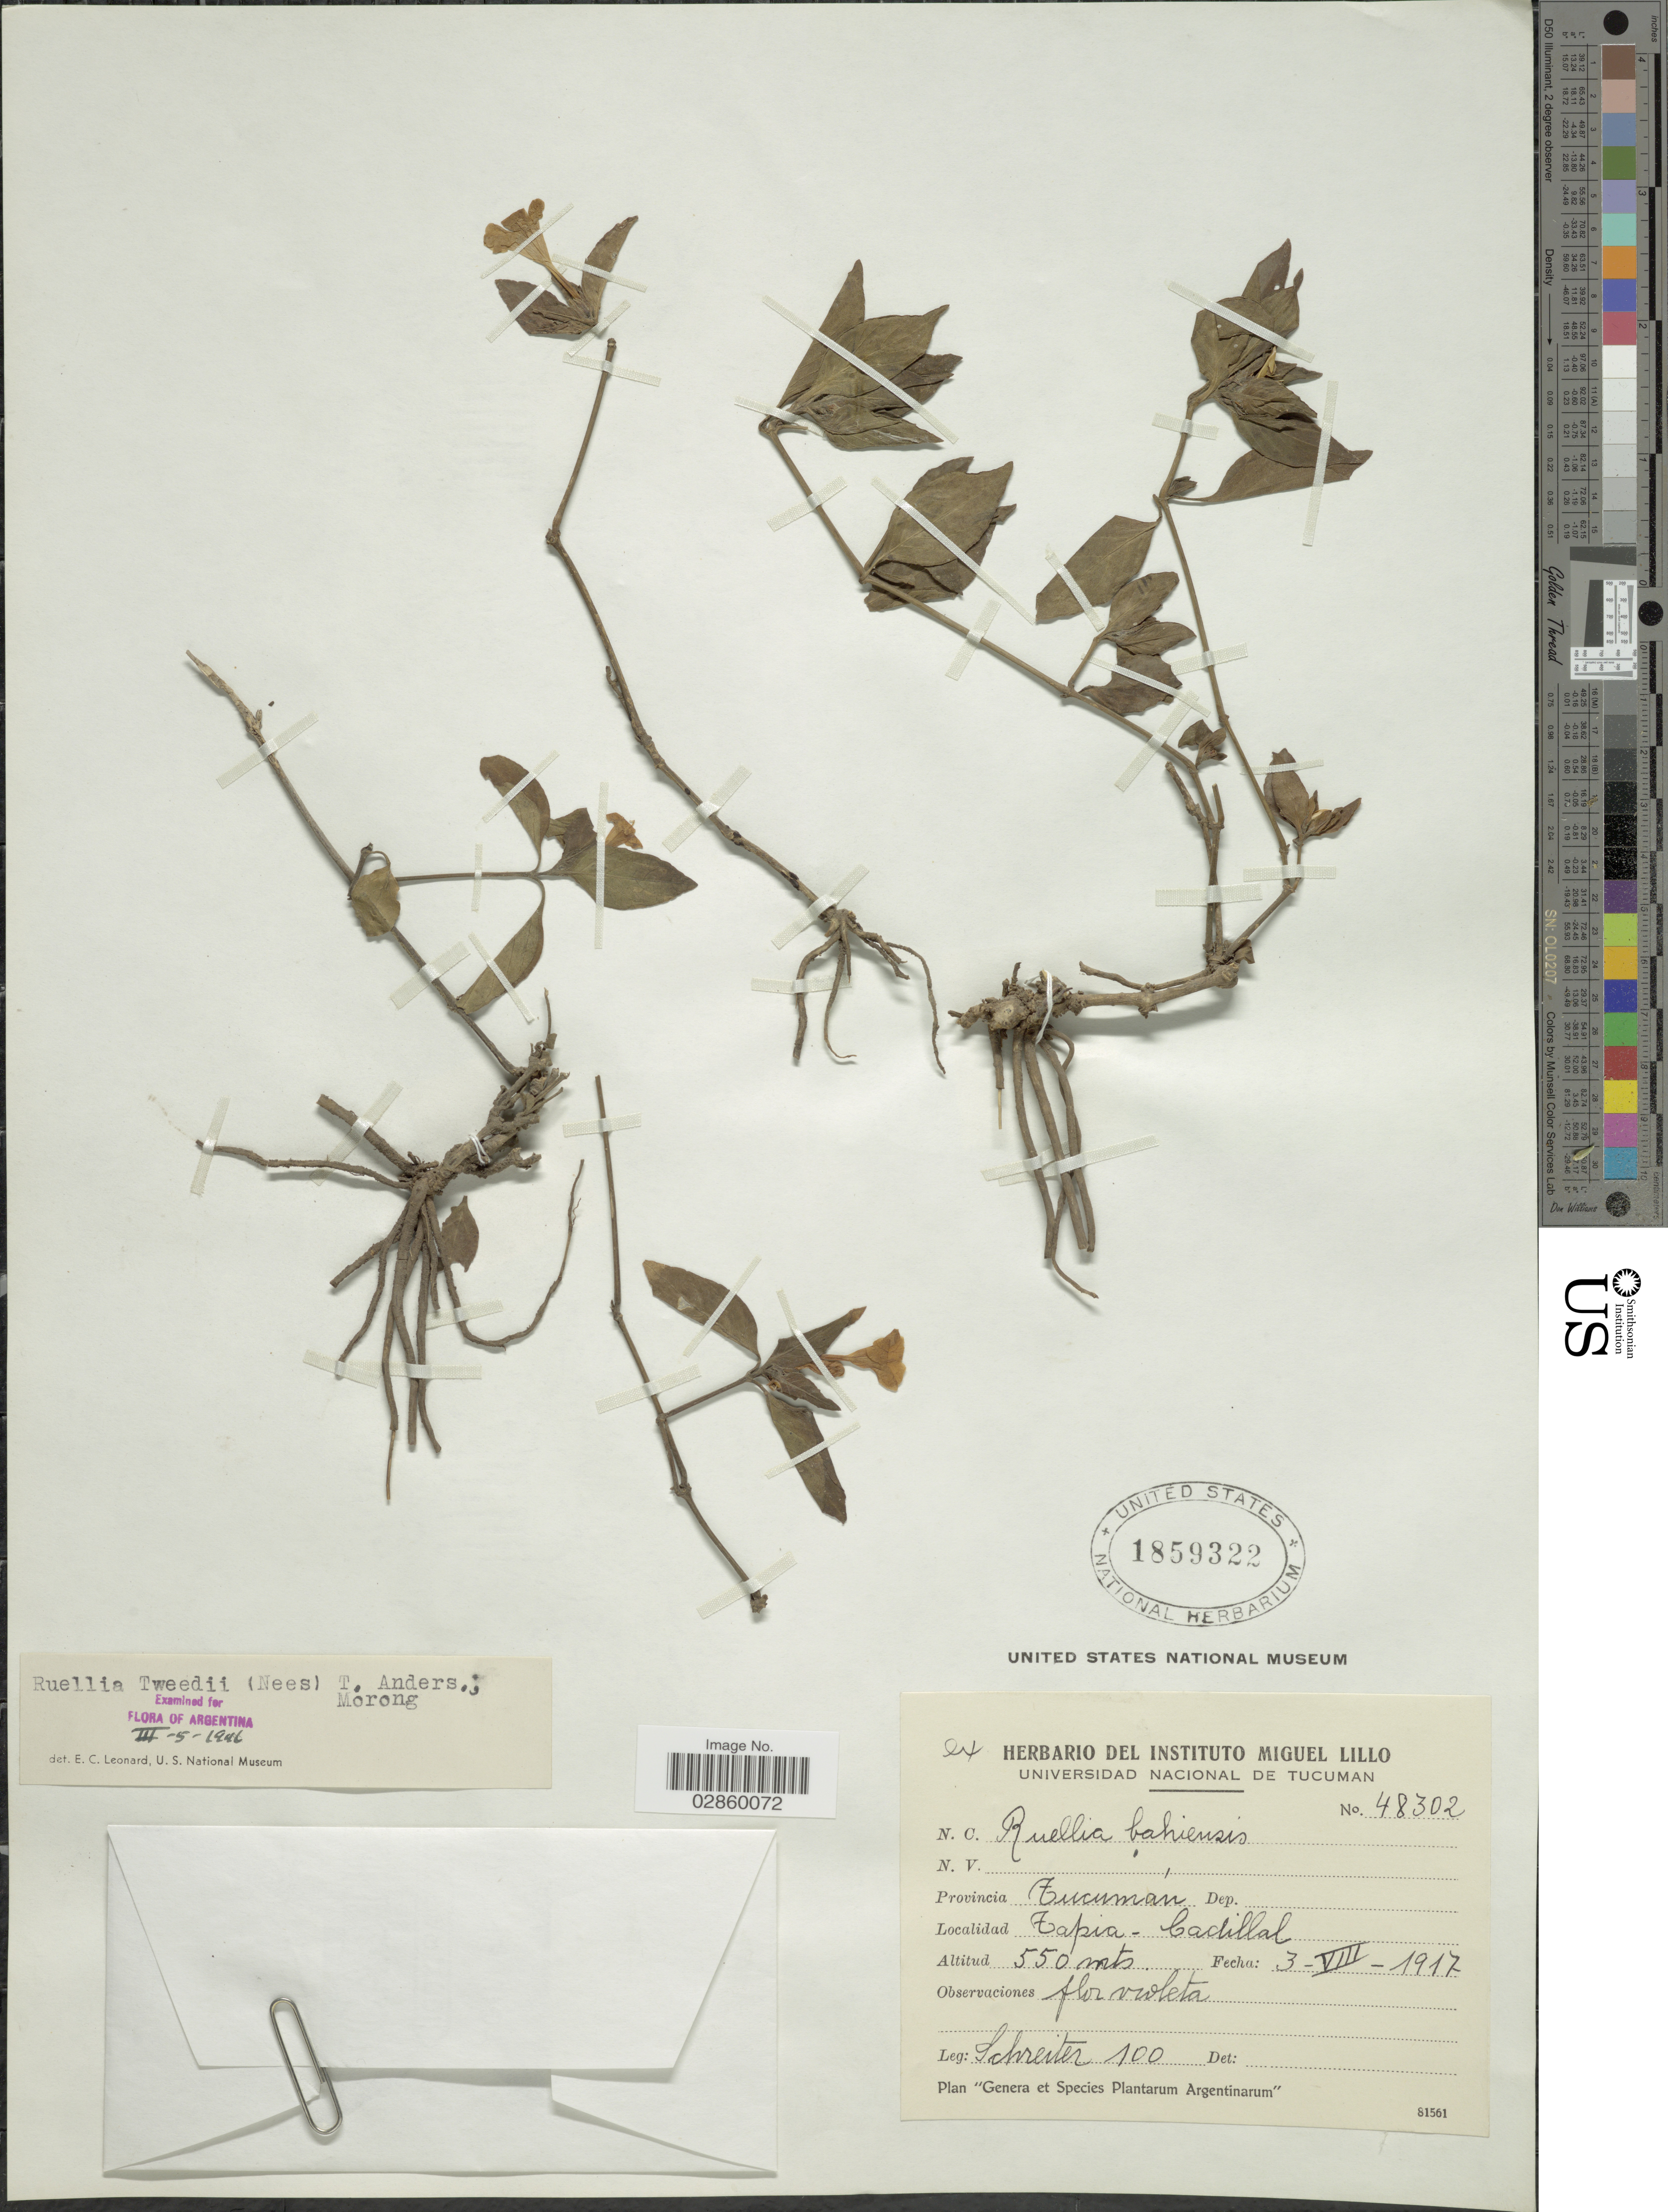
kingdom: Plantae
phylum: Tracheophyta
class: Magnoliopsida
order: Lamiales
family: Acanthaceae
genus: Ruellia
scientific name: Ruellia erythropus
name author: (Nees) Lindau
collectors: -. Schreiter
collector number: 100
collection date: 1917-08-03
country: Argentina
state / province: Tucuman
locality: Provincia Tucumán, Tapia - Cadillal.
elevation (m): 550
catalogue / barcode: US 1859322